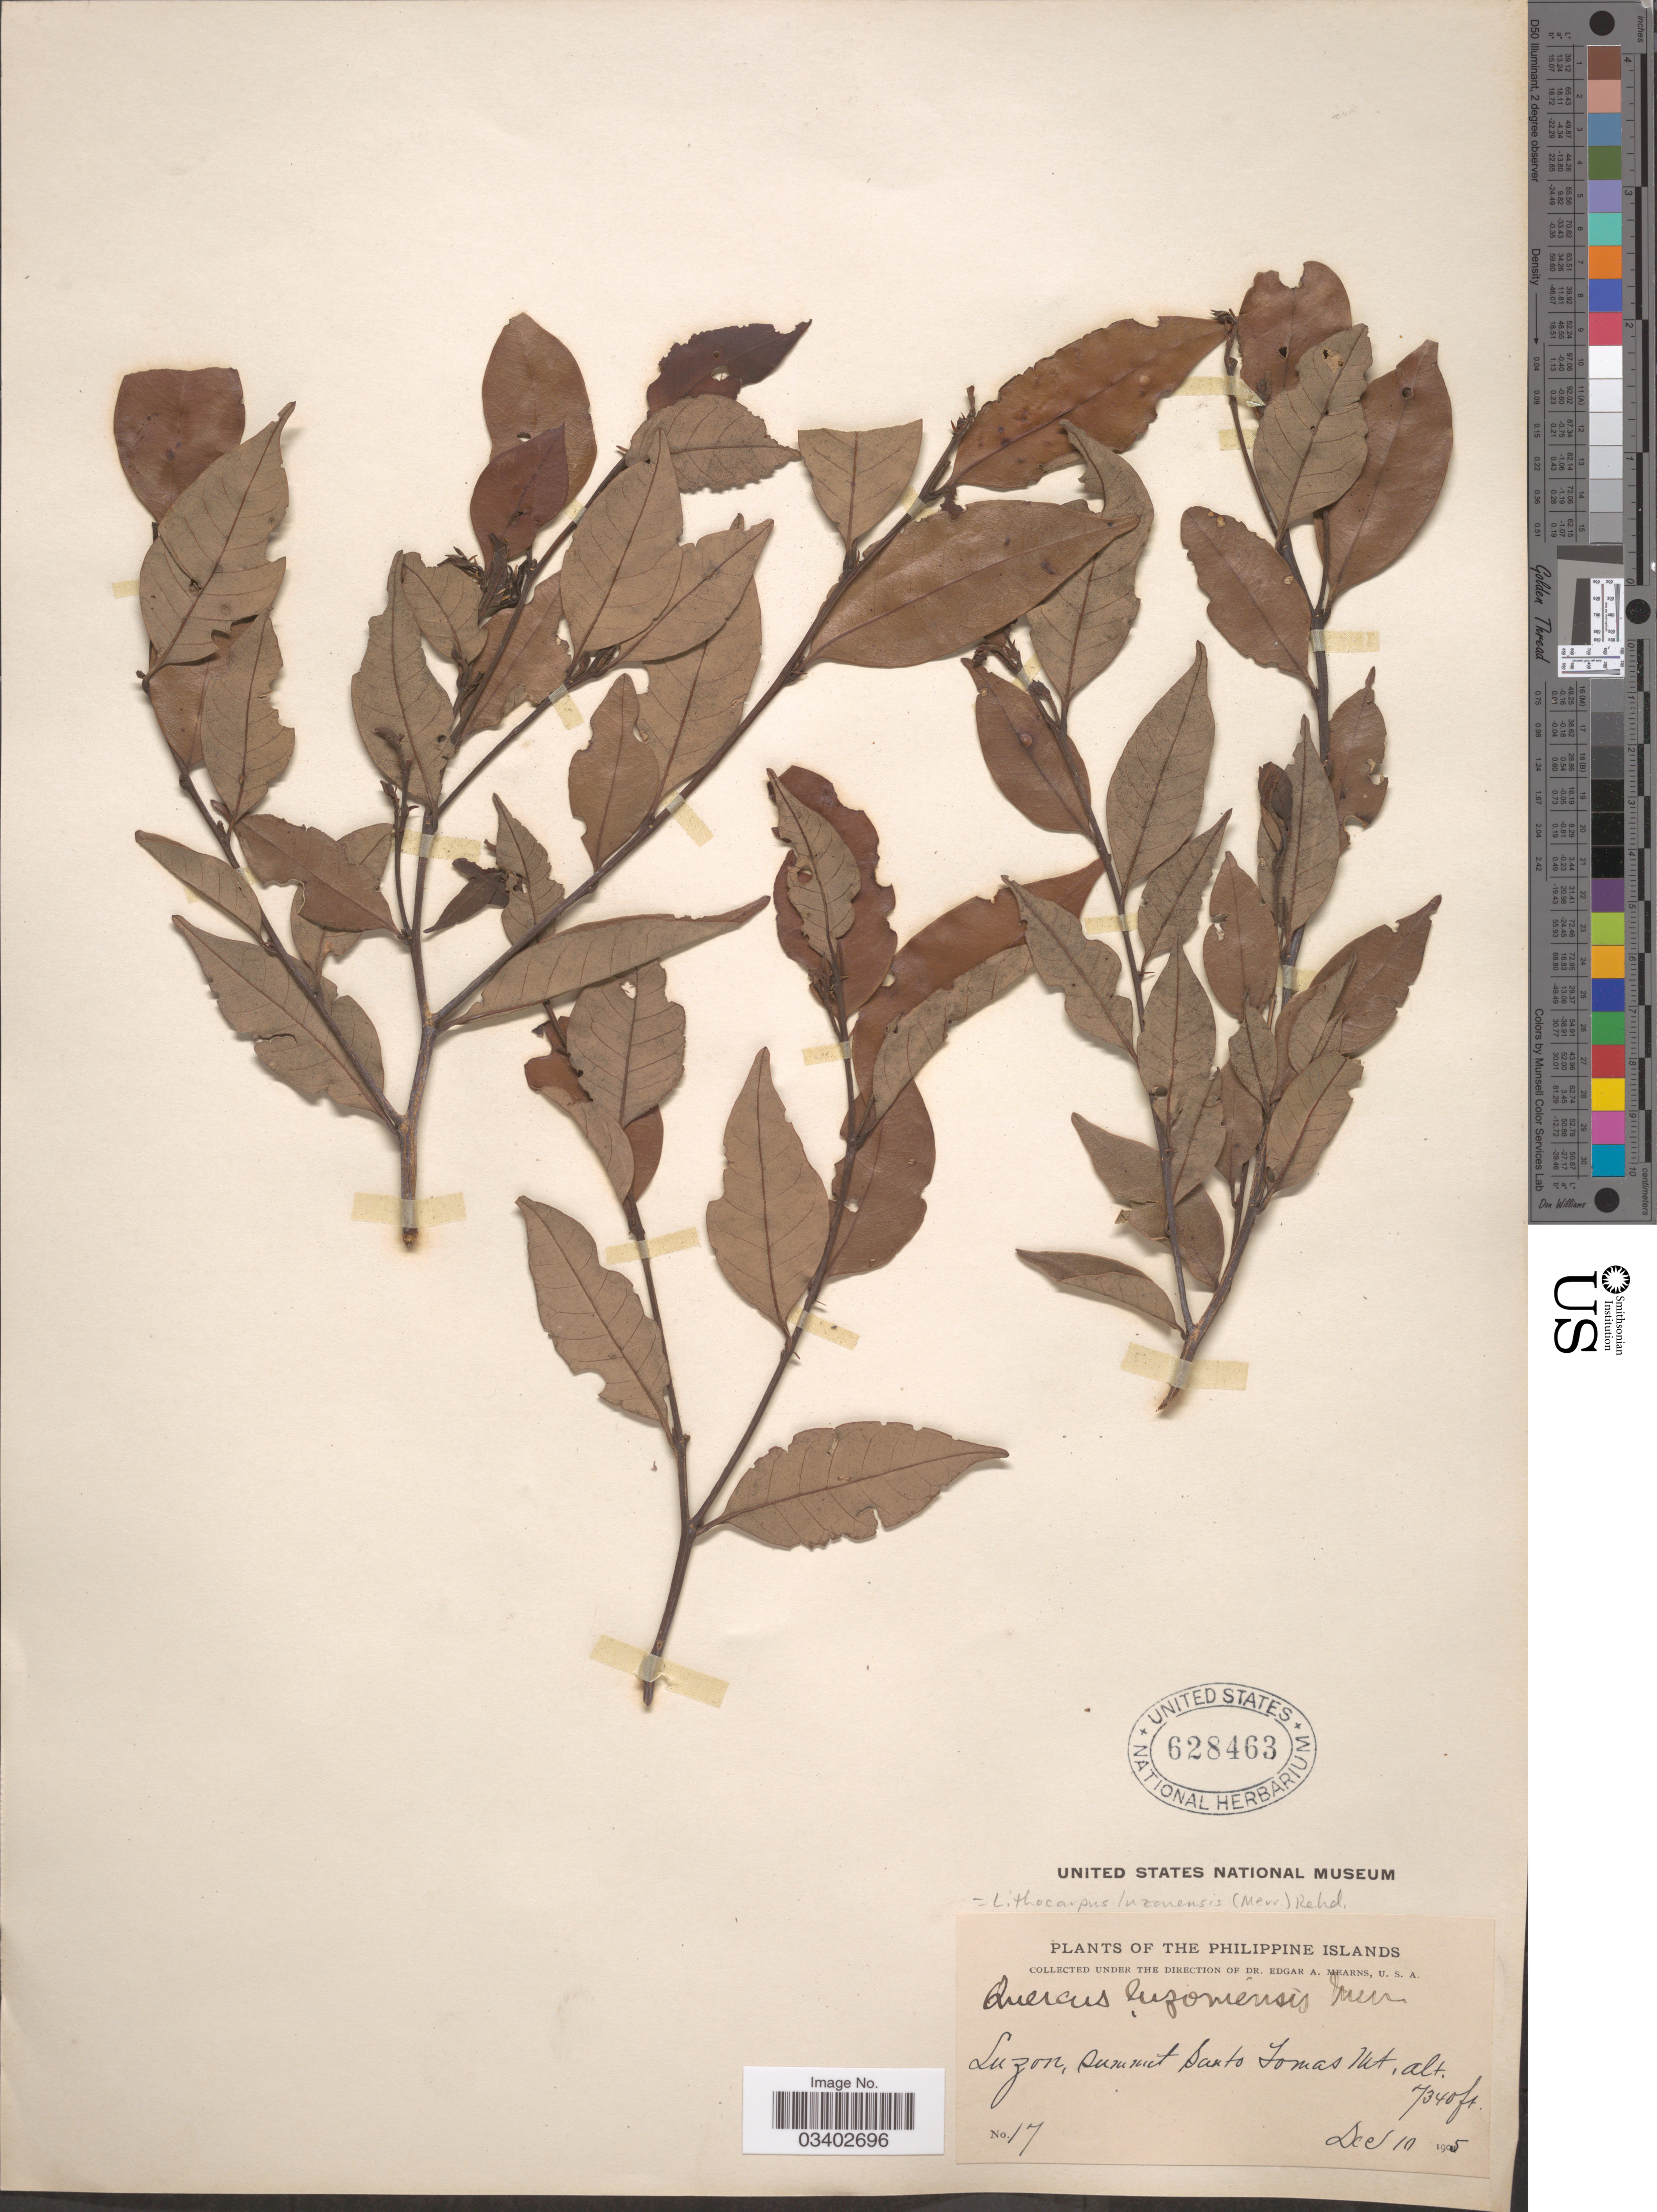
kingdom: Plantae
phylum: Tracheophyta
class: Magnoliopsida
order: Fagales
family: Fagaceae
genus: Lithocarpus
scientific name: Lithocarpus luzoniensis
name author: (Walter) Rehder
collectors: E. A. Mearns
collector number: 17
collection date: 1905-12-10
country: Philippines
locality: Luzon, summit Santo Tomas Mt.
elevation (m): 2237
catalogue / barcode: US 628463